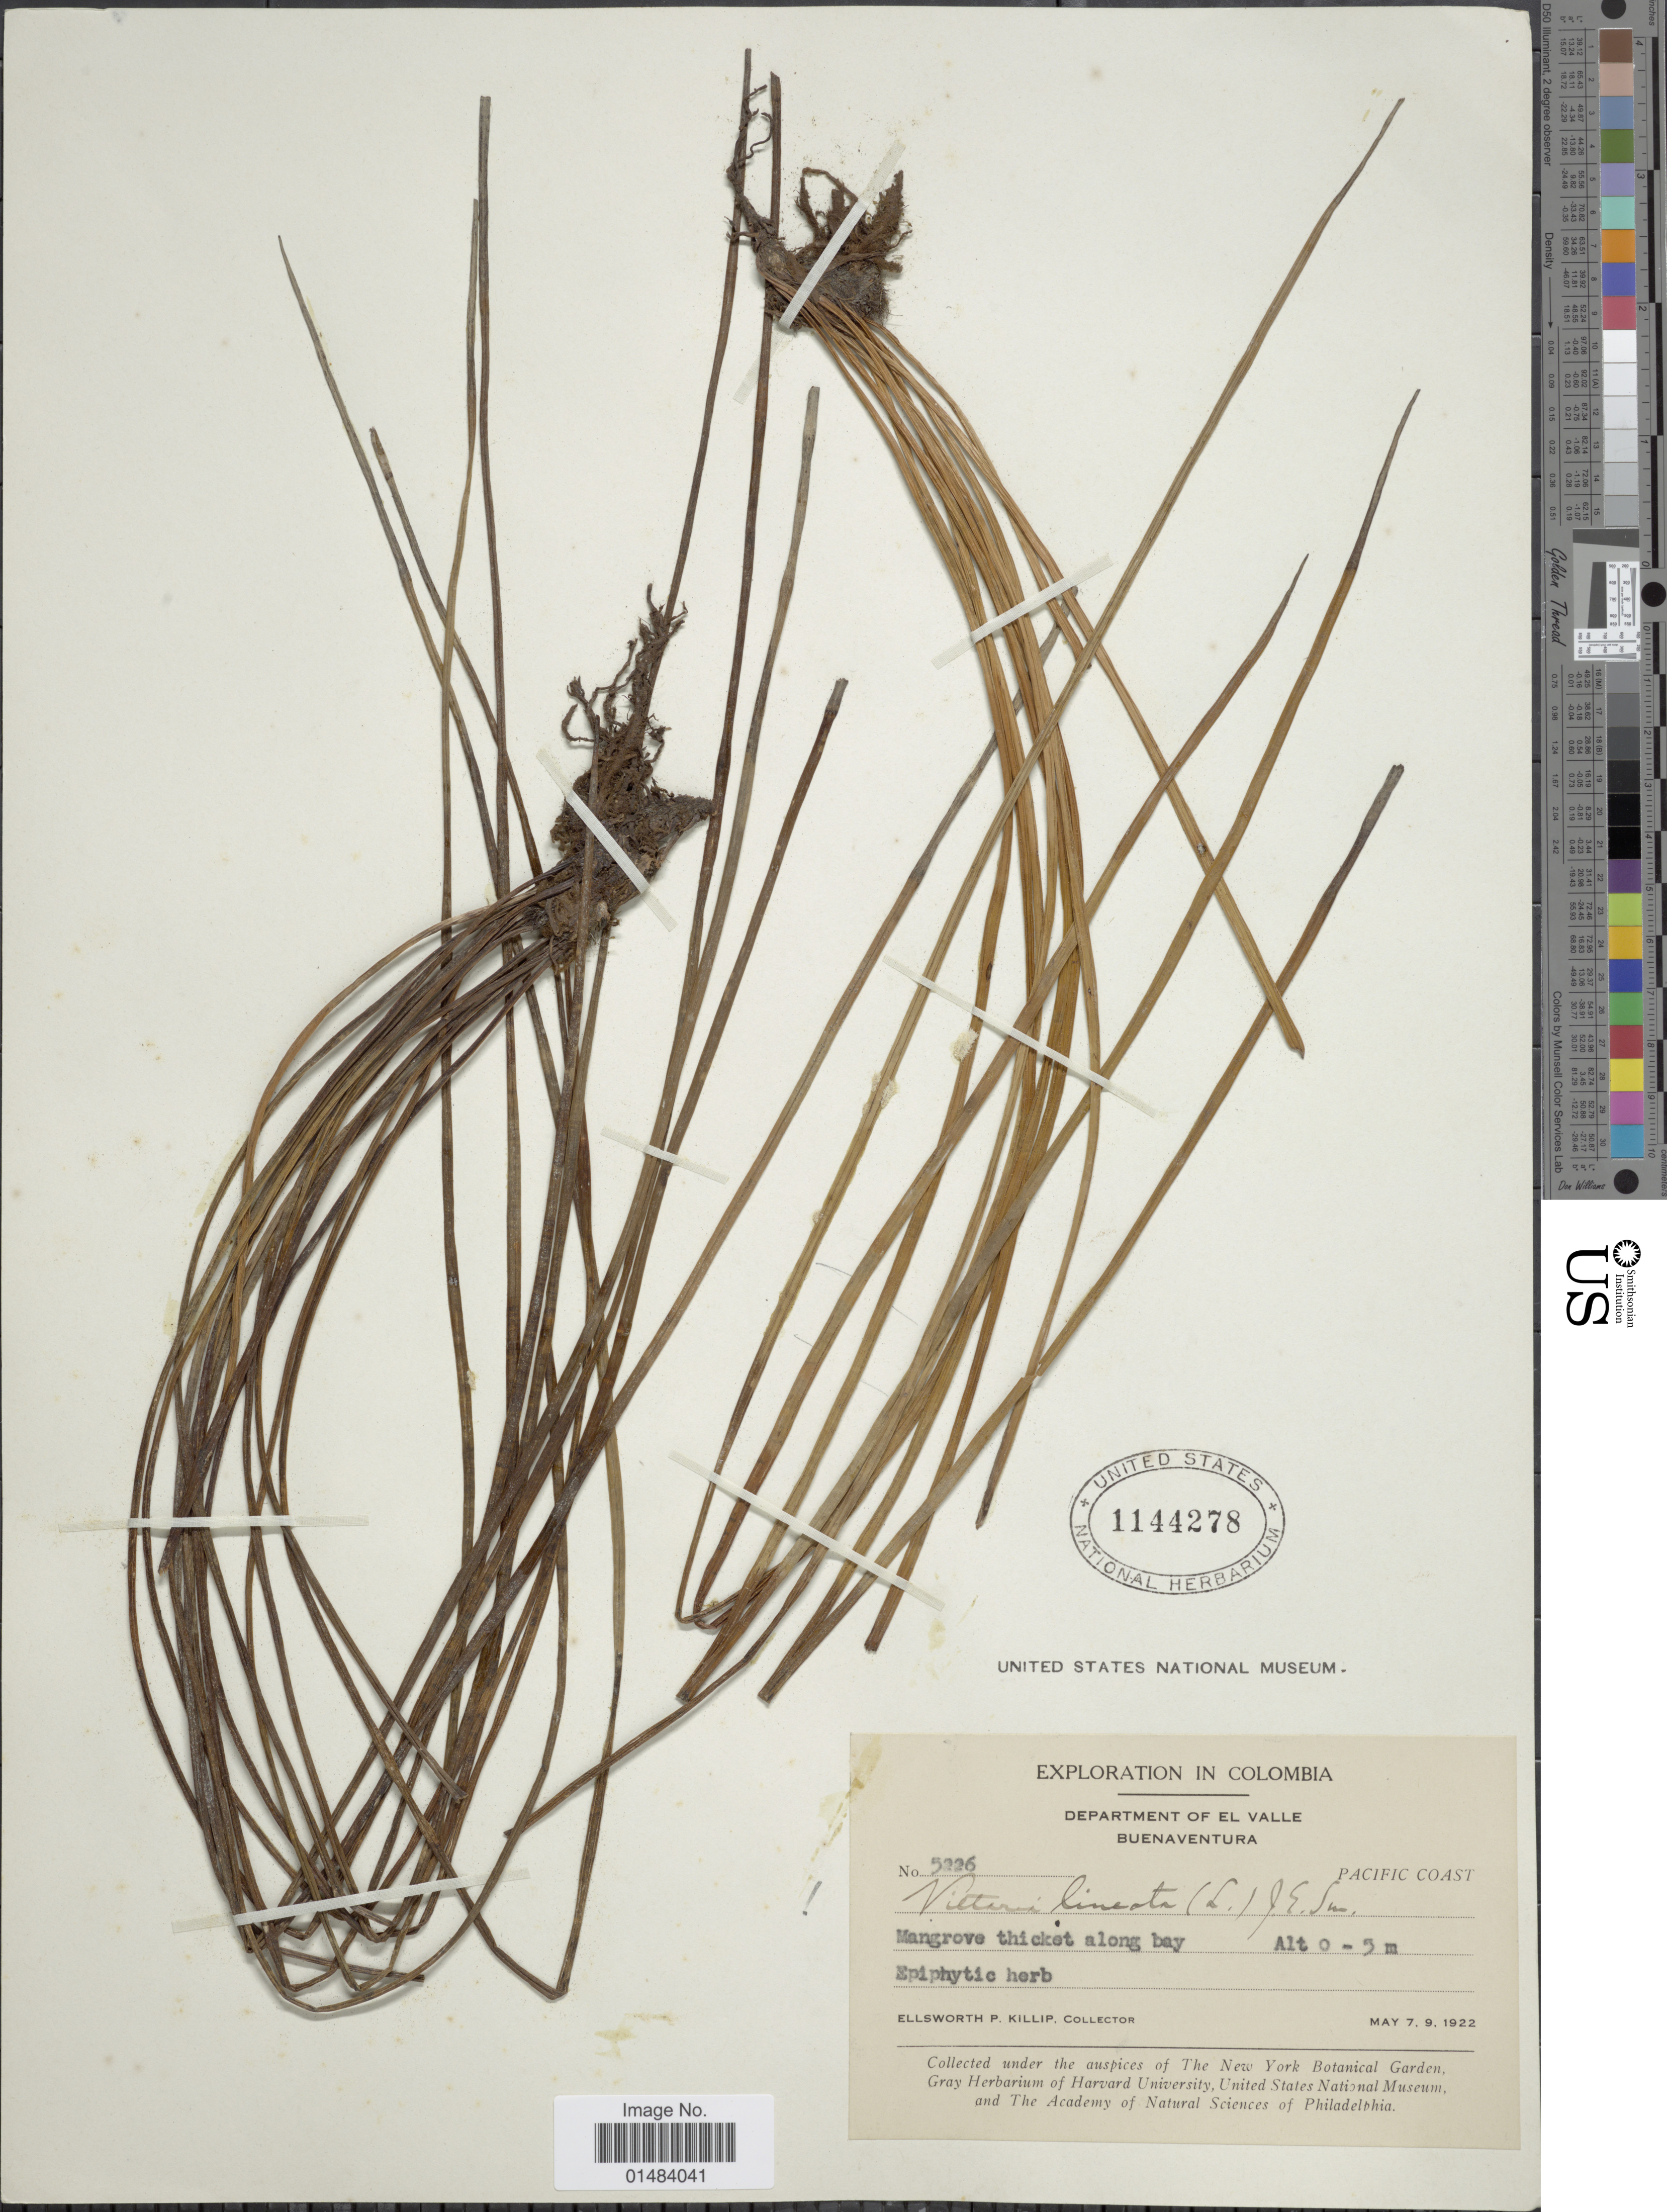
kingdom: Plantae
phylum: Tracheophyta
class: Polypodiopsida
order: Polypodiales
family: Pteridaceae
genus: Vittaria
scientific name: Vittaria lineata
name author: (L.) Sm.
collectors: E. P. Killip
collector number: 5226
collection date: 1922-05-07/1922-05-09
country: Colombia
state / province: Valle del Cauca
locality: Colombia, Department of El Valle, Buenaventura, Pacific Coast.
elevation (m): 0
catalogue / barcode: US 1144278